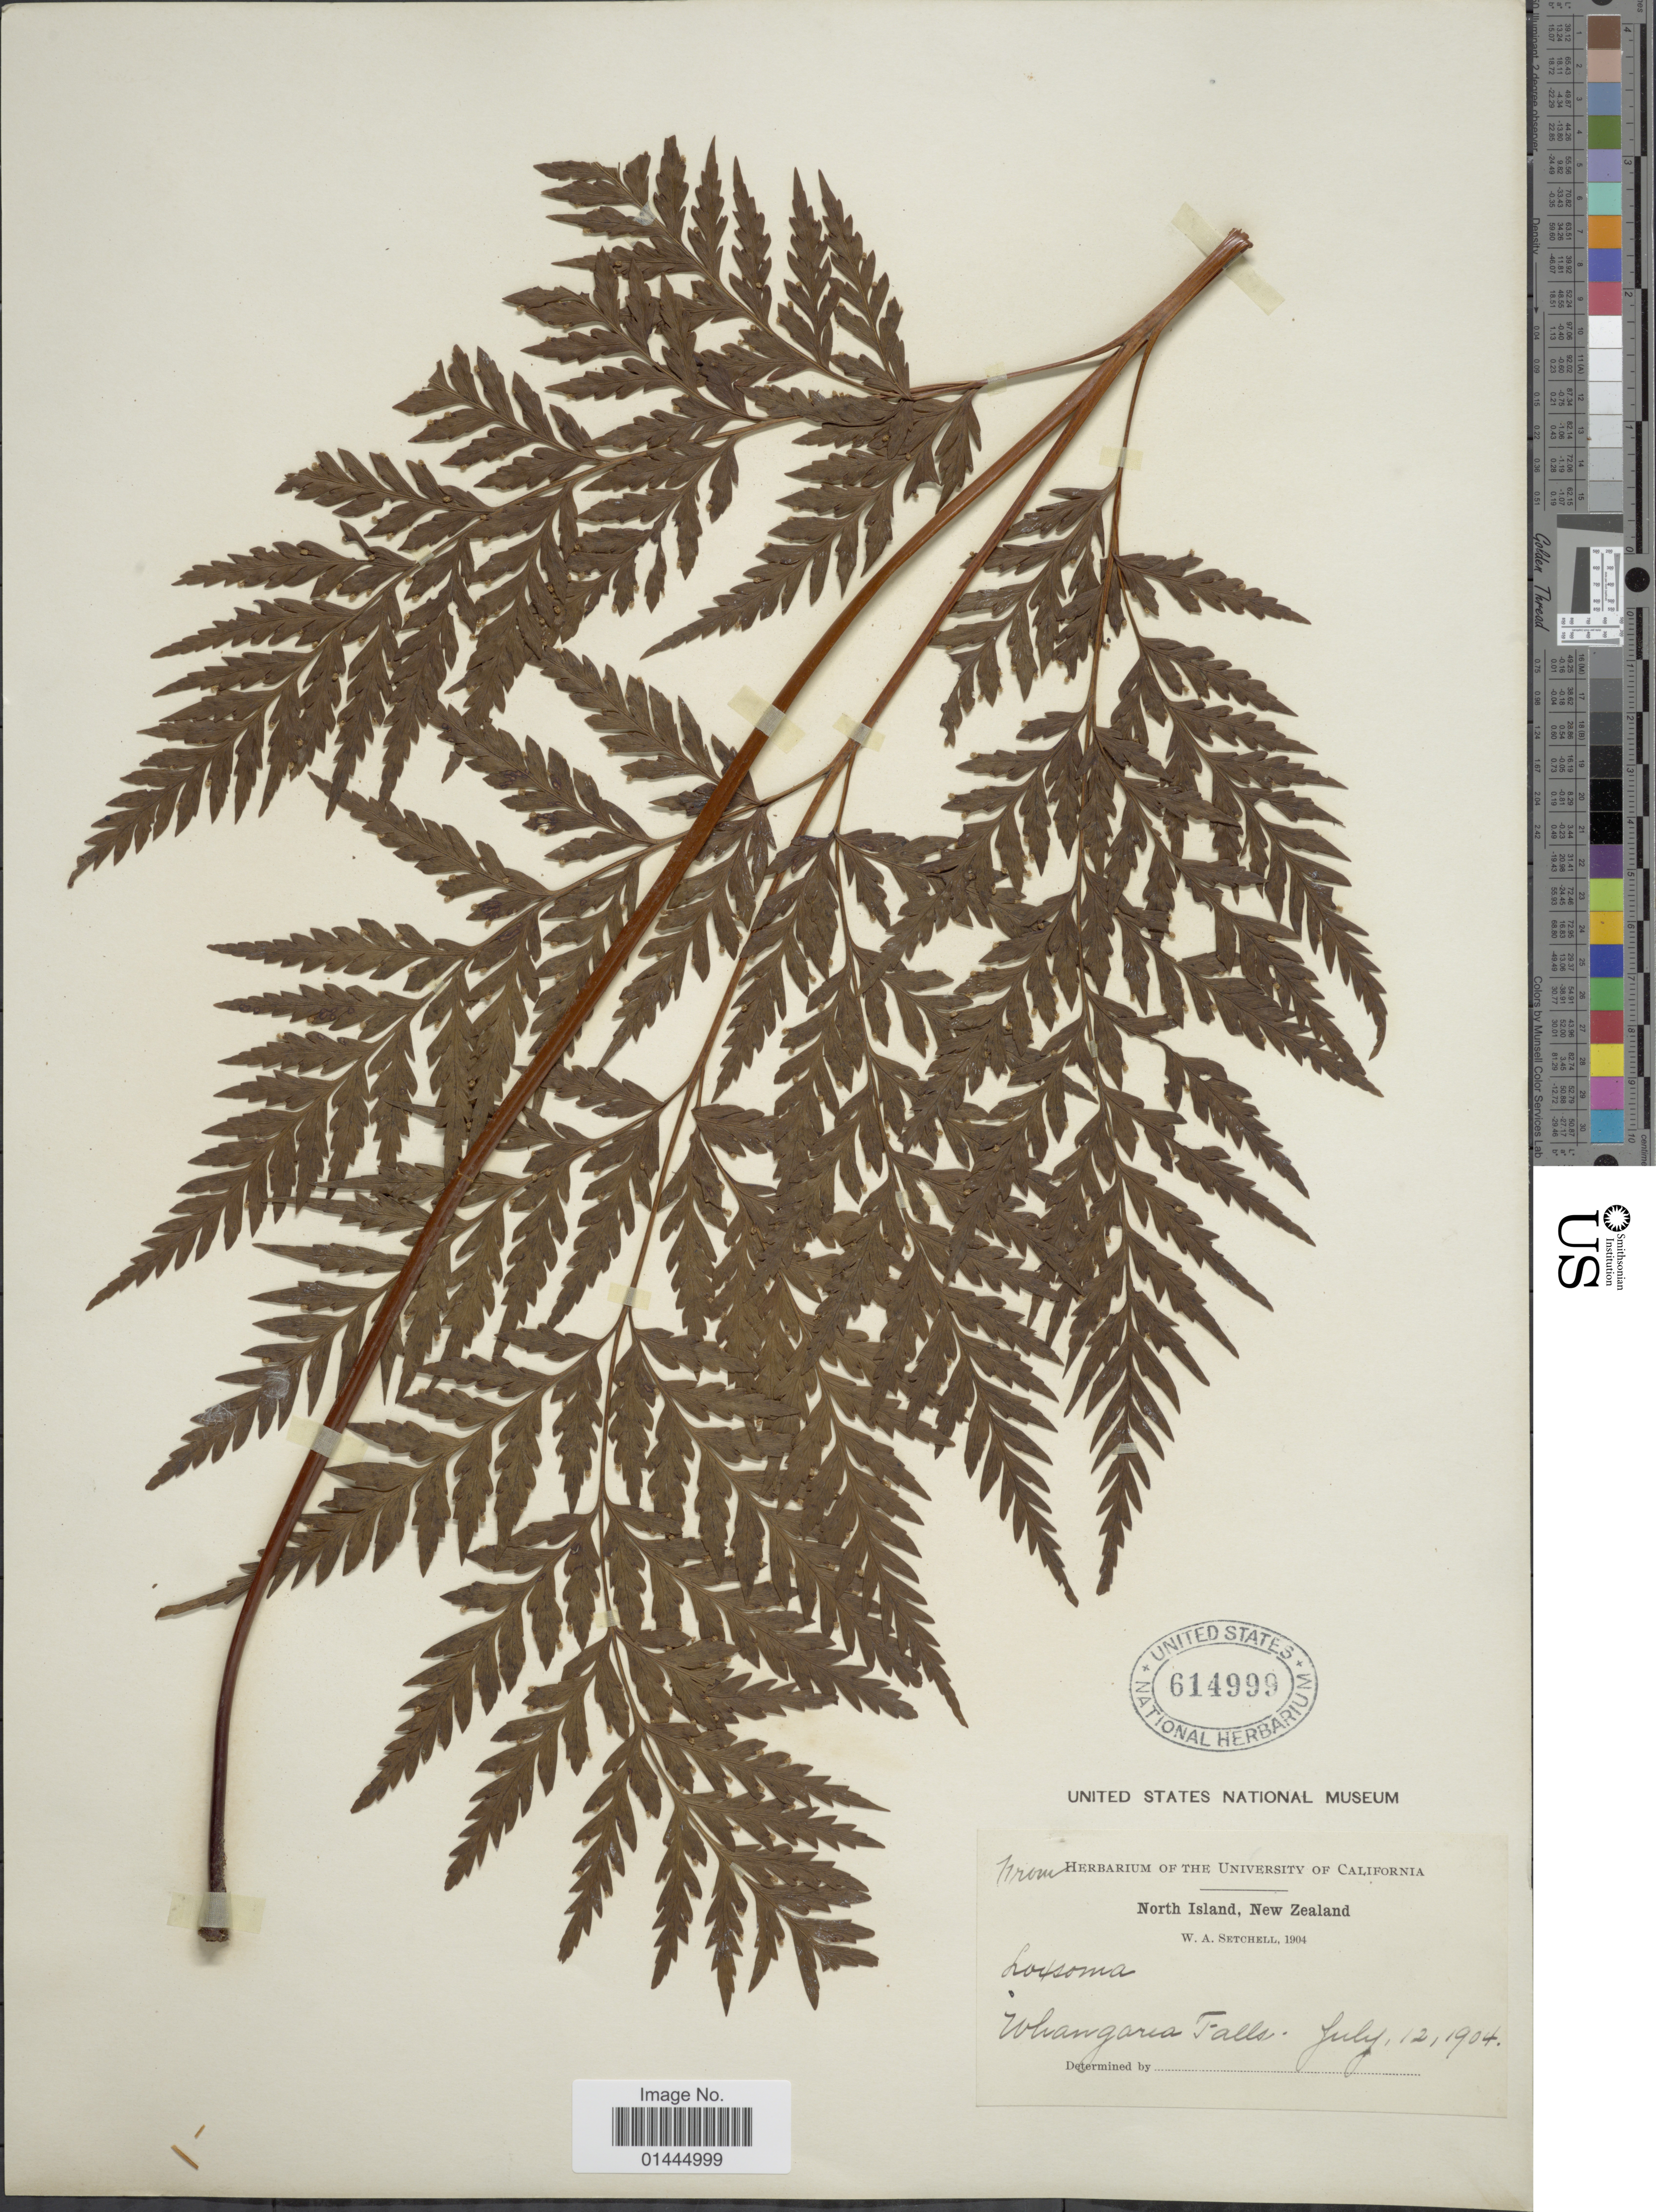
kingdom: Plantae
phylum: Tracheophyta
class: Polypodiopsida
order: Cyatheales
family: Loxsomataceae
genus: Loxsoma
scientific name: Loxsoma cunninghamii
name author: R. Br.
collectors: W. Setchell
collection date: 1904-07-12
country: New Zealand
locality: North Island. Whangaea [Whangarei] Falls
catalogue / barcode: US 614999